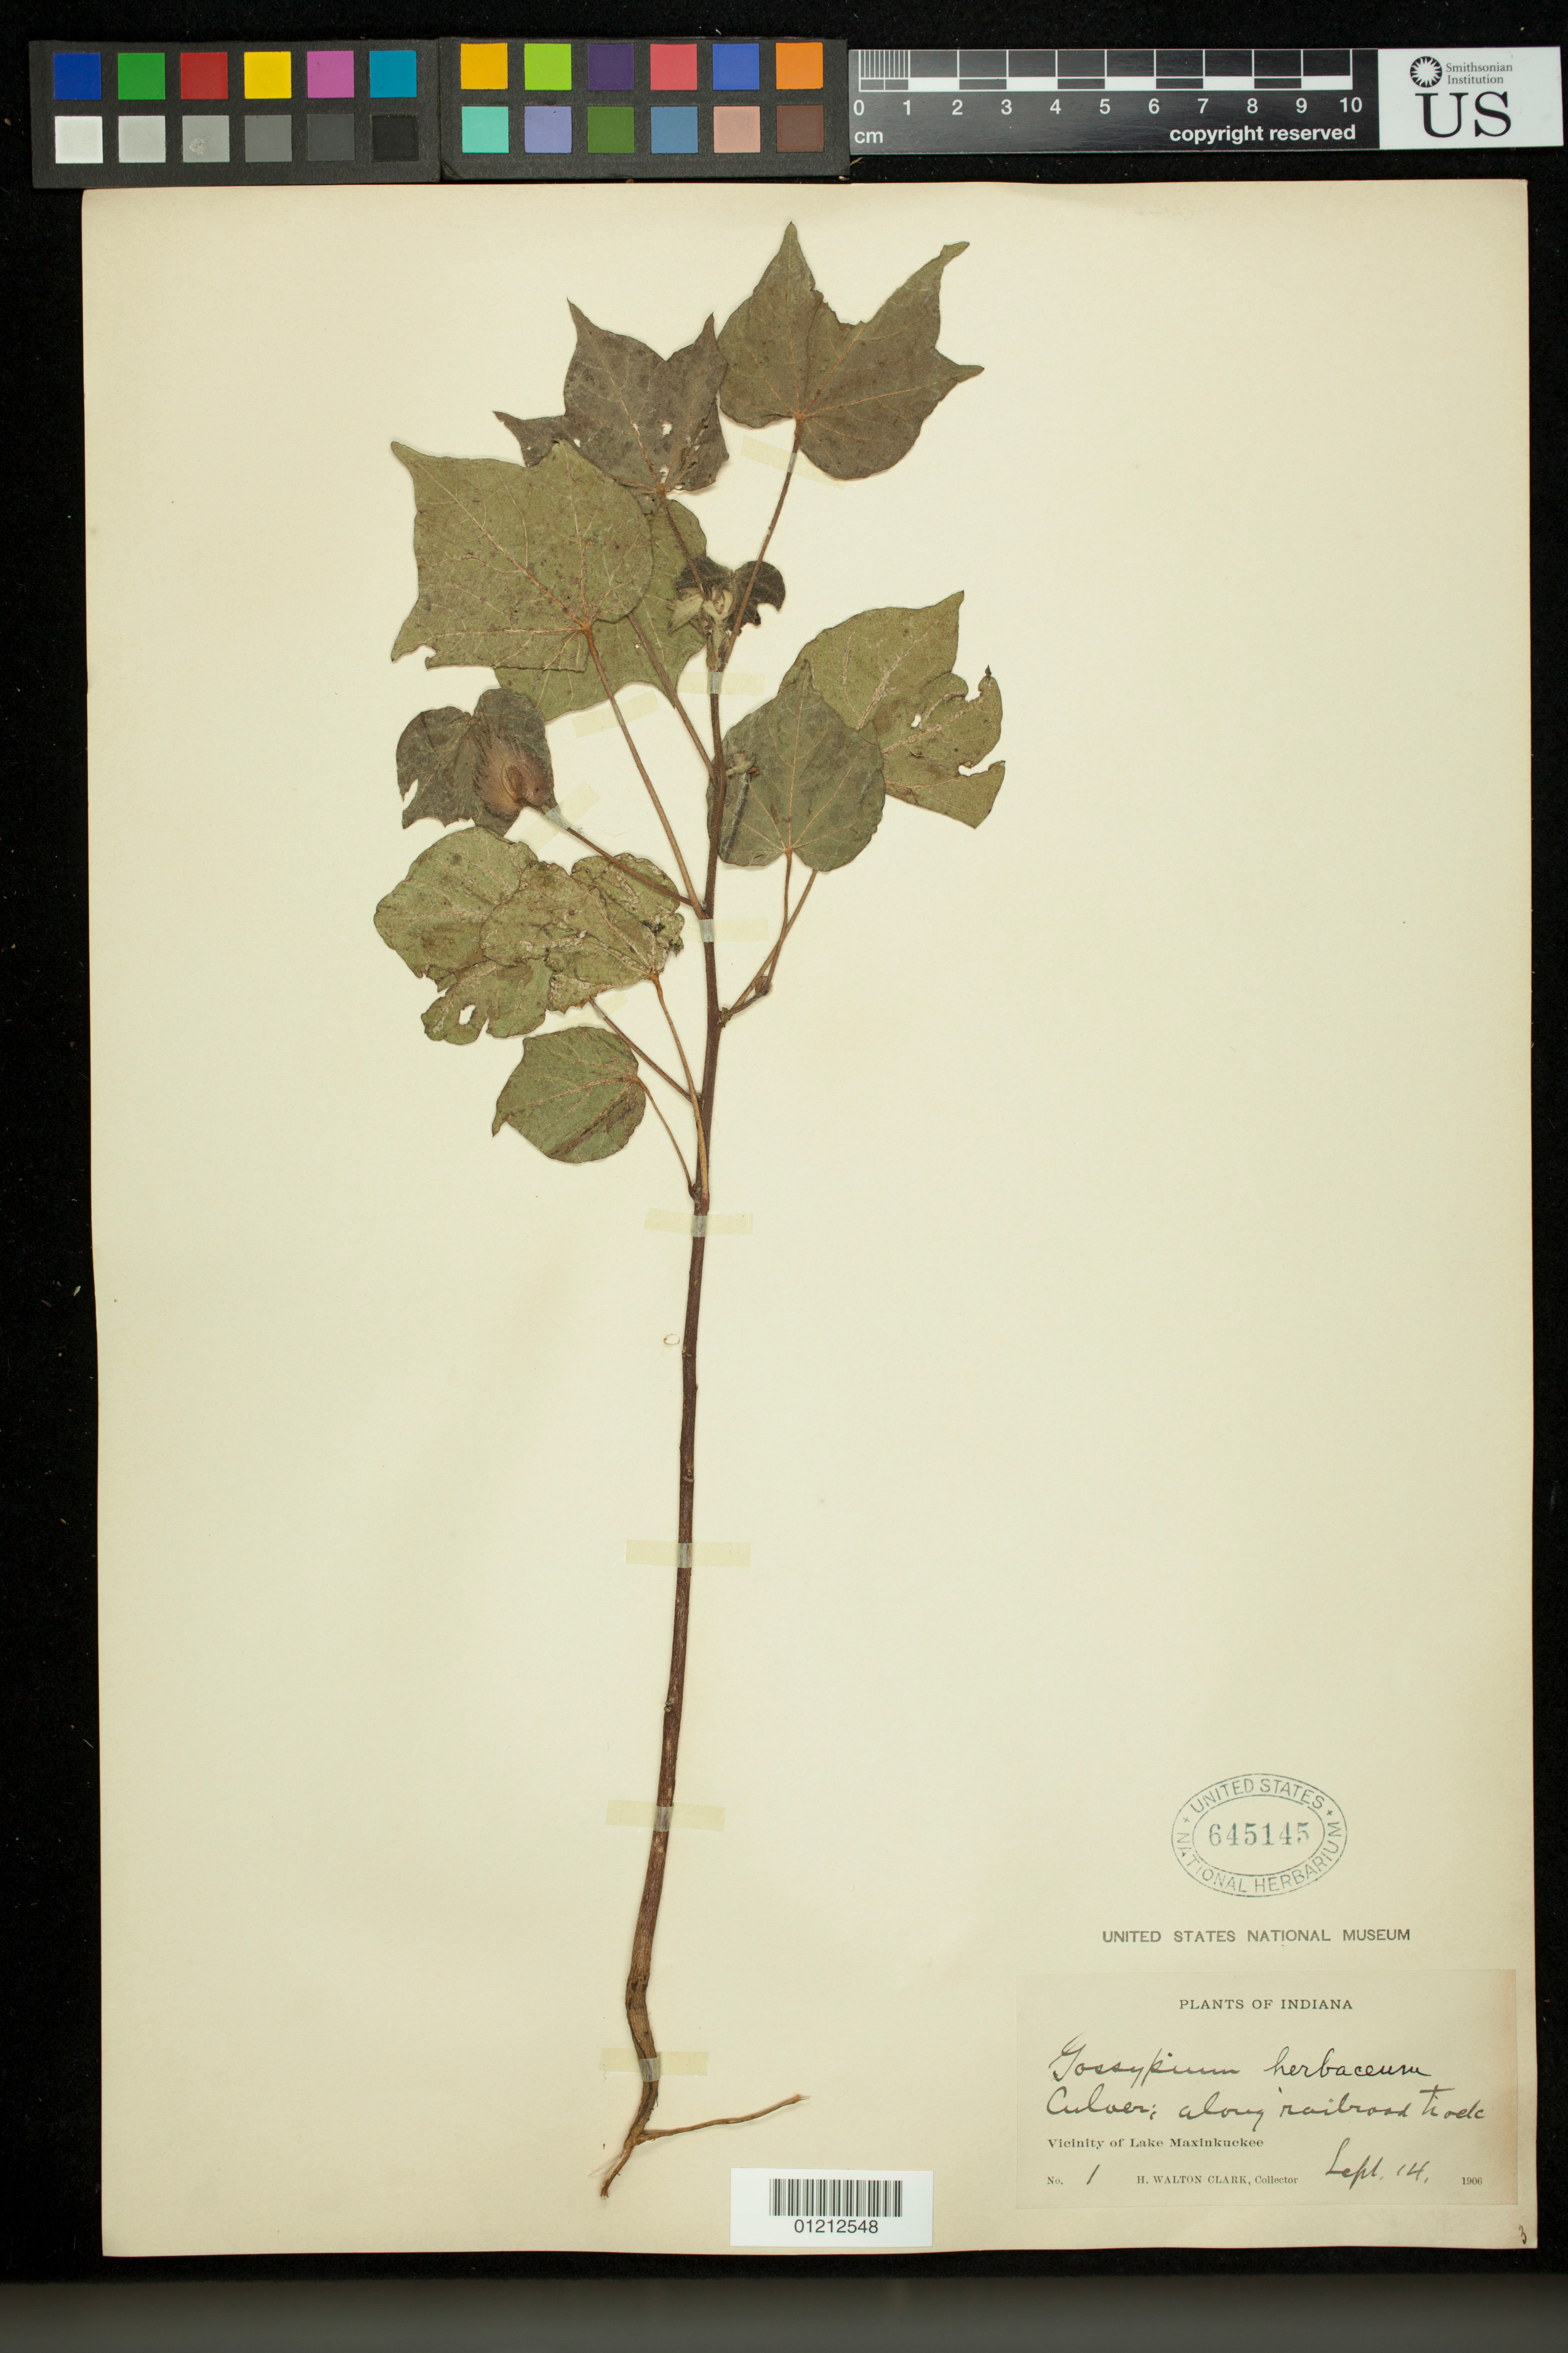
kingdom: Plantae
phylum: Tracheophyta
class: Magnoliopsida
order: Malvales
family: Malvaceae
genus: Gossypium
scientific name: Gossypium hirsutum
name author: L.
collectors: H. W. Clark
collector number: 1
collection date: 1906-09-14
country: United States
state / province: Indiana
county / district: Marshall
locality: Culver; along railroad tra etc. Vicinity of Lake Maxinkuckee.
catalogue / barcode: US 645145